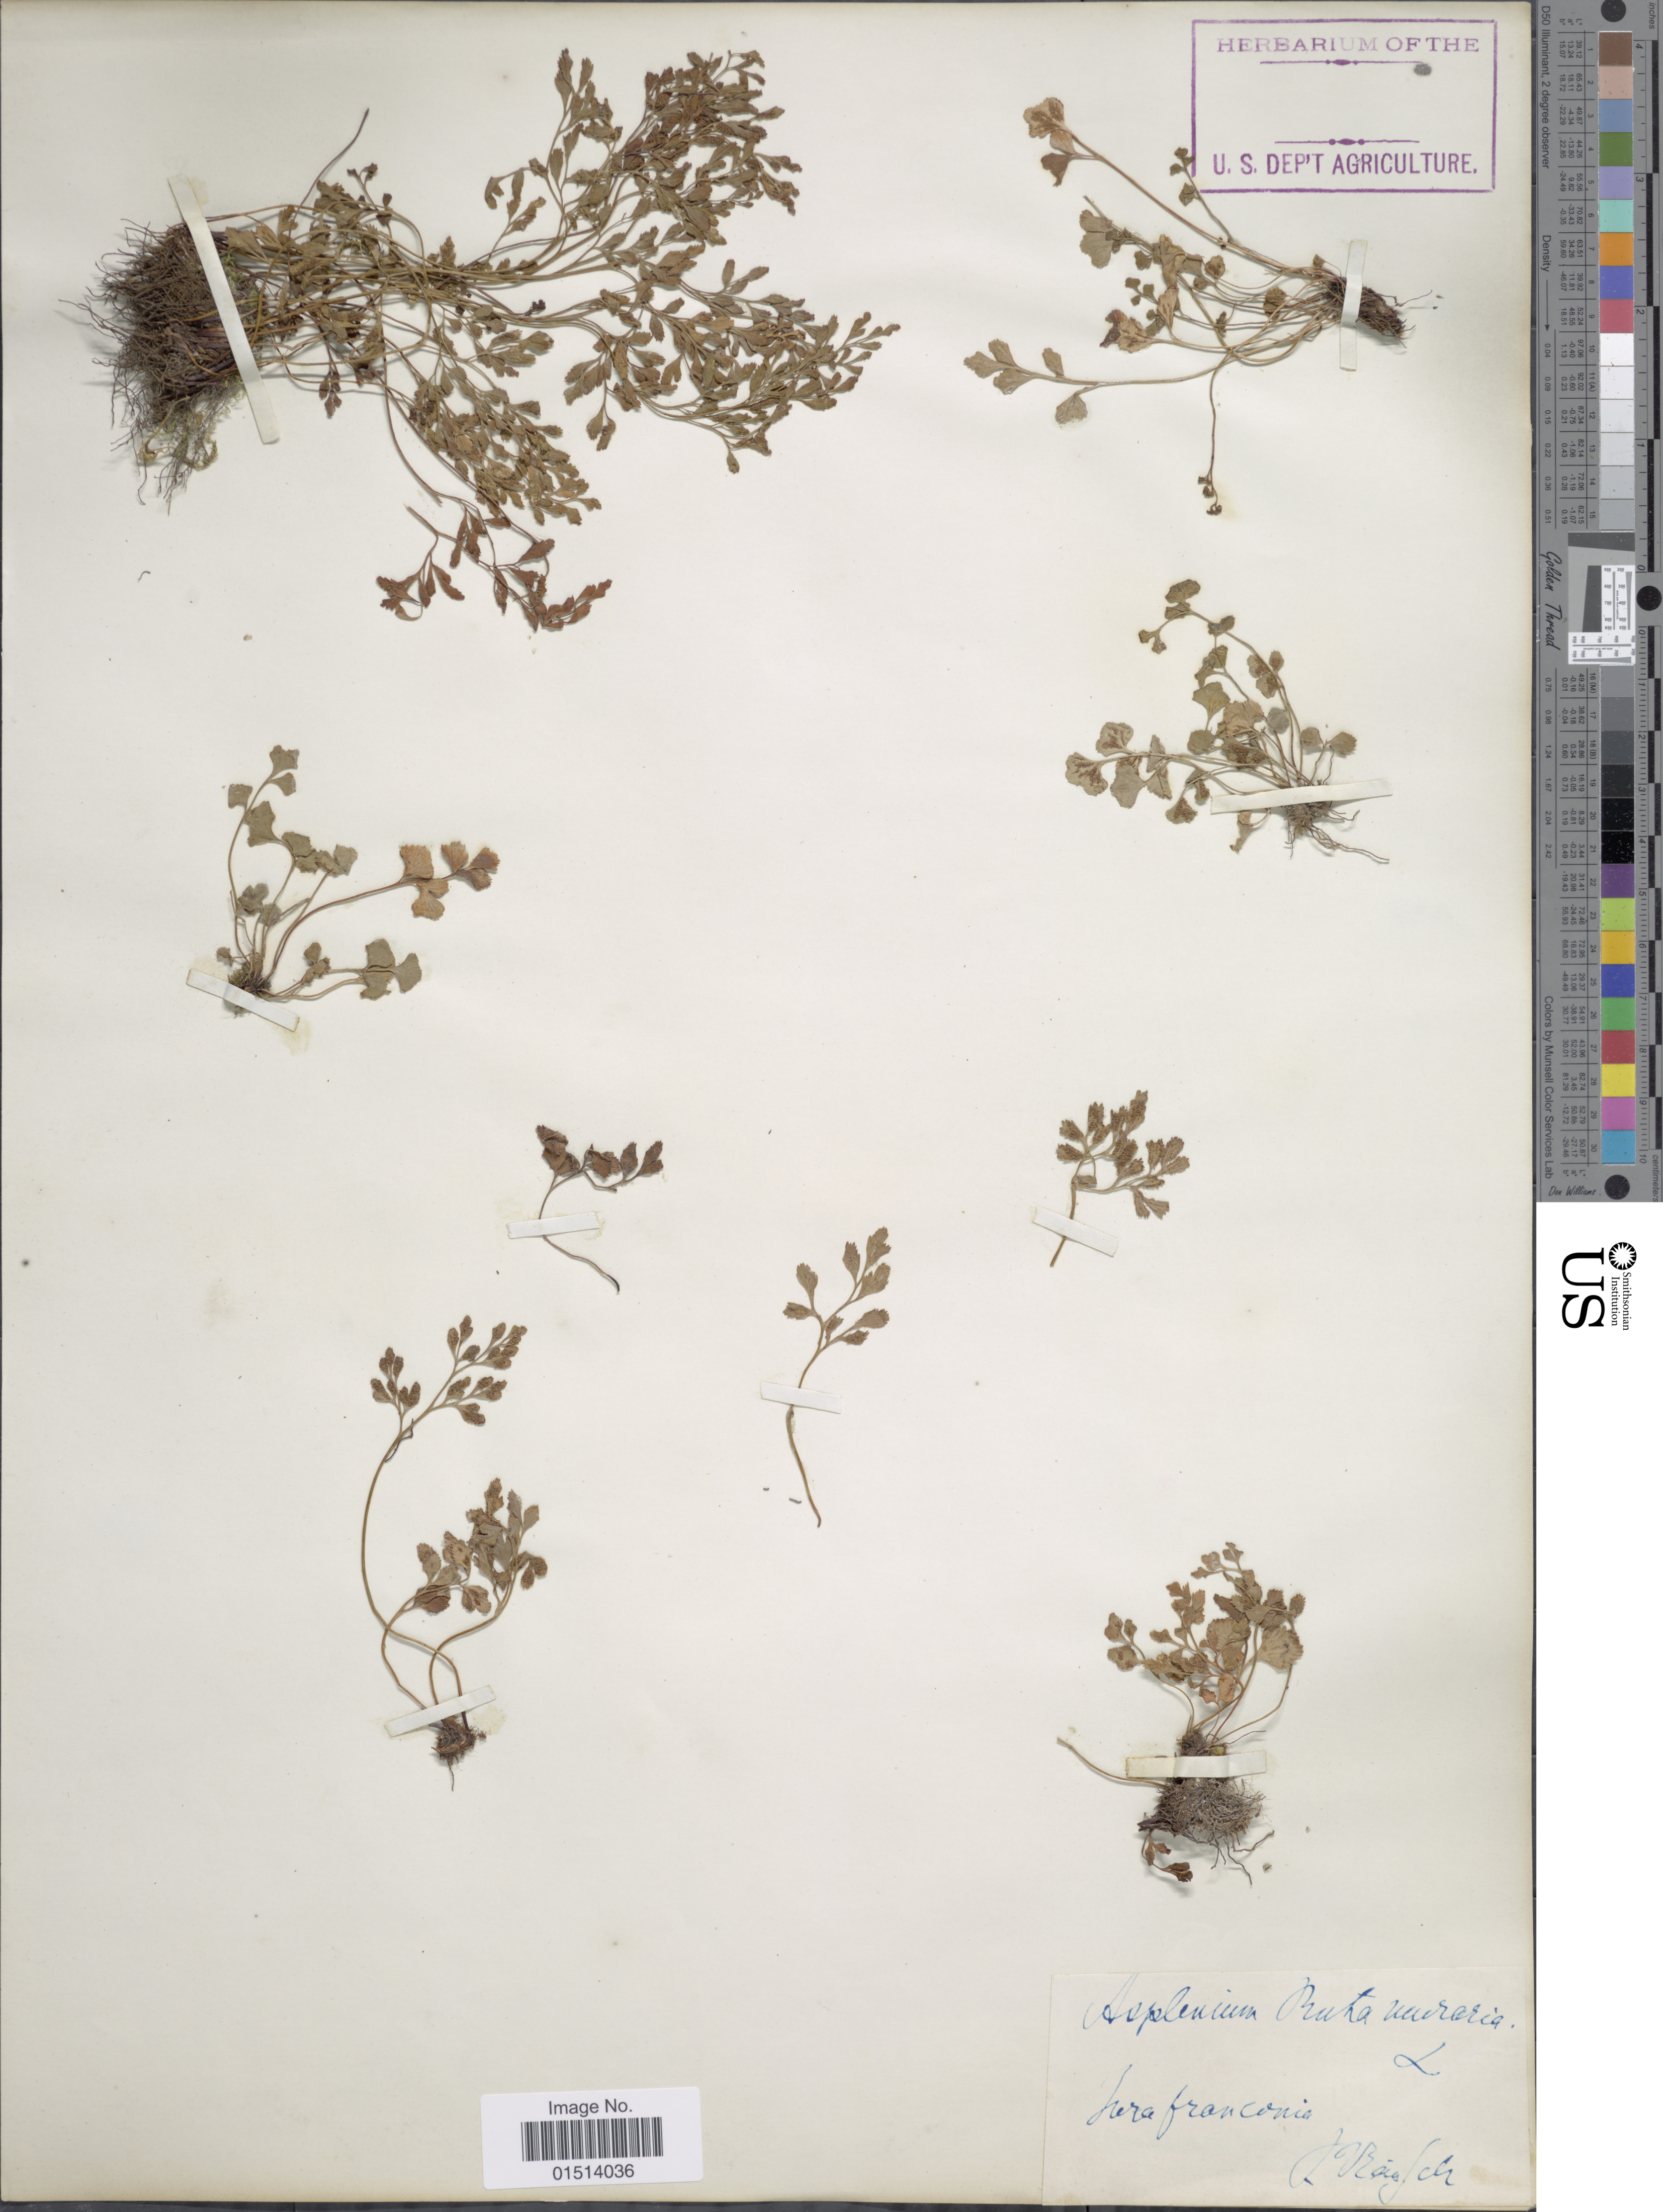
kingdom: Plantae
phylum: Tracheophyta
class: Polypodiopsida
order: Polypodiales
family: Aspleniaceae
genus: Asplenium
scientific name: Asplenium ruta-muraria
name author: L.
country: Germany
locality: Hera Franconia [interpreted]